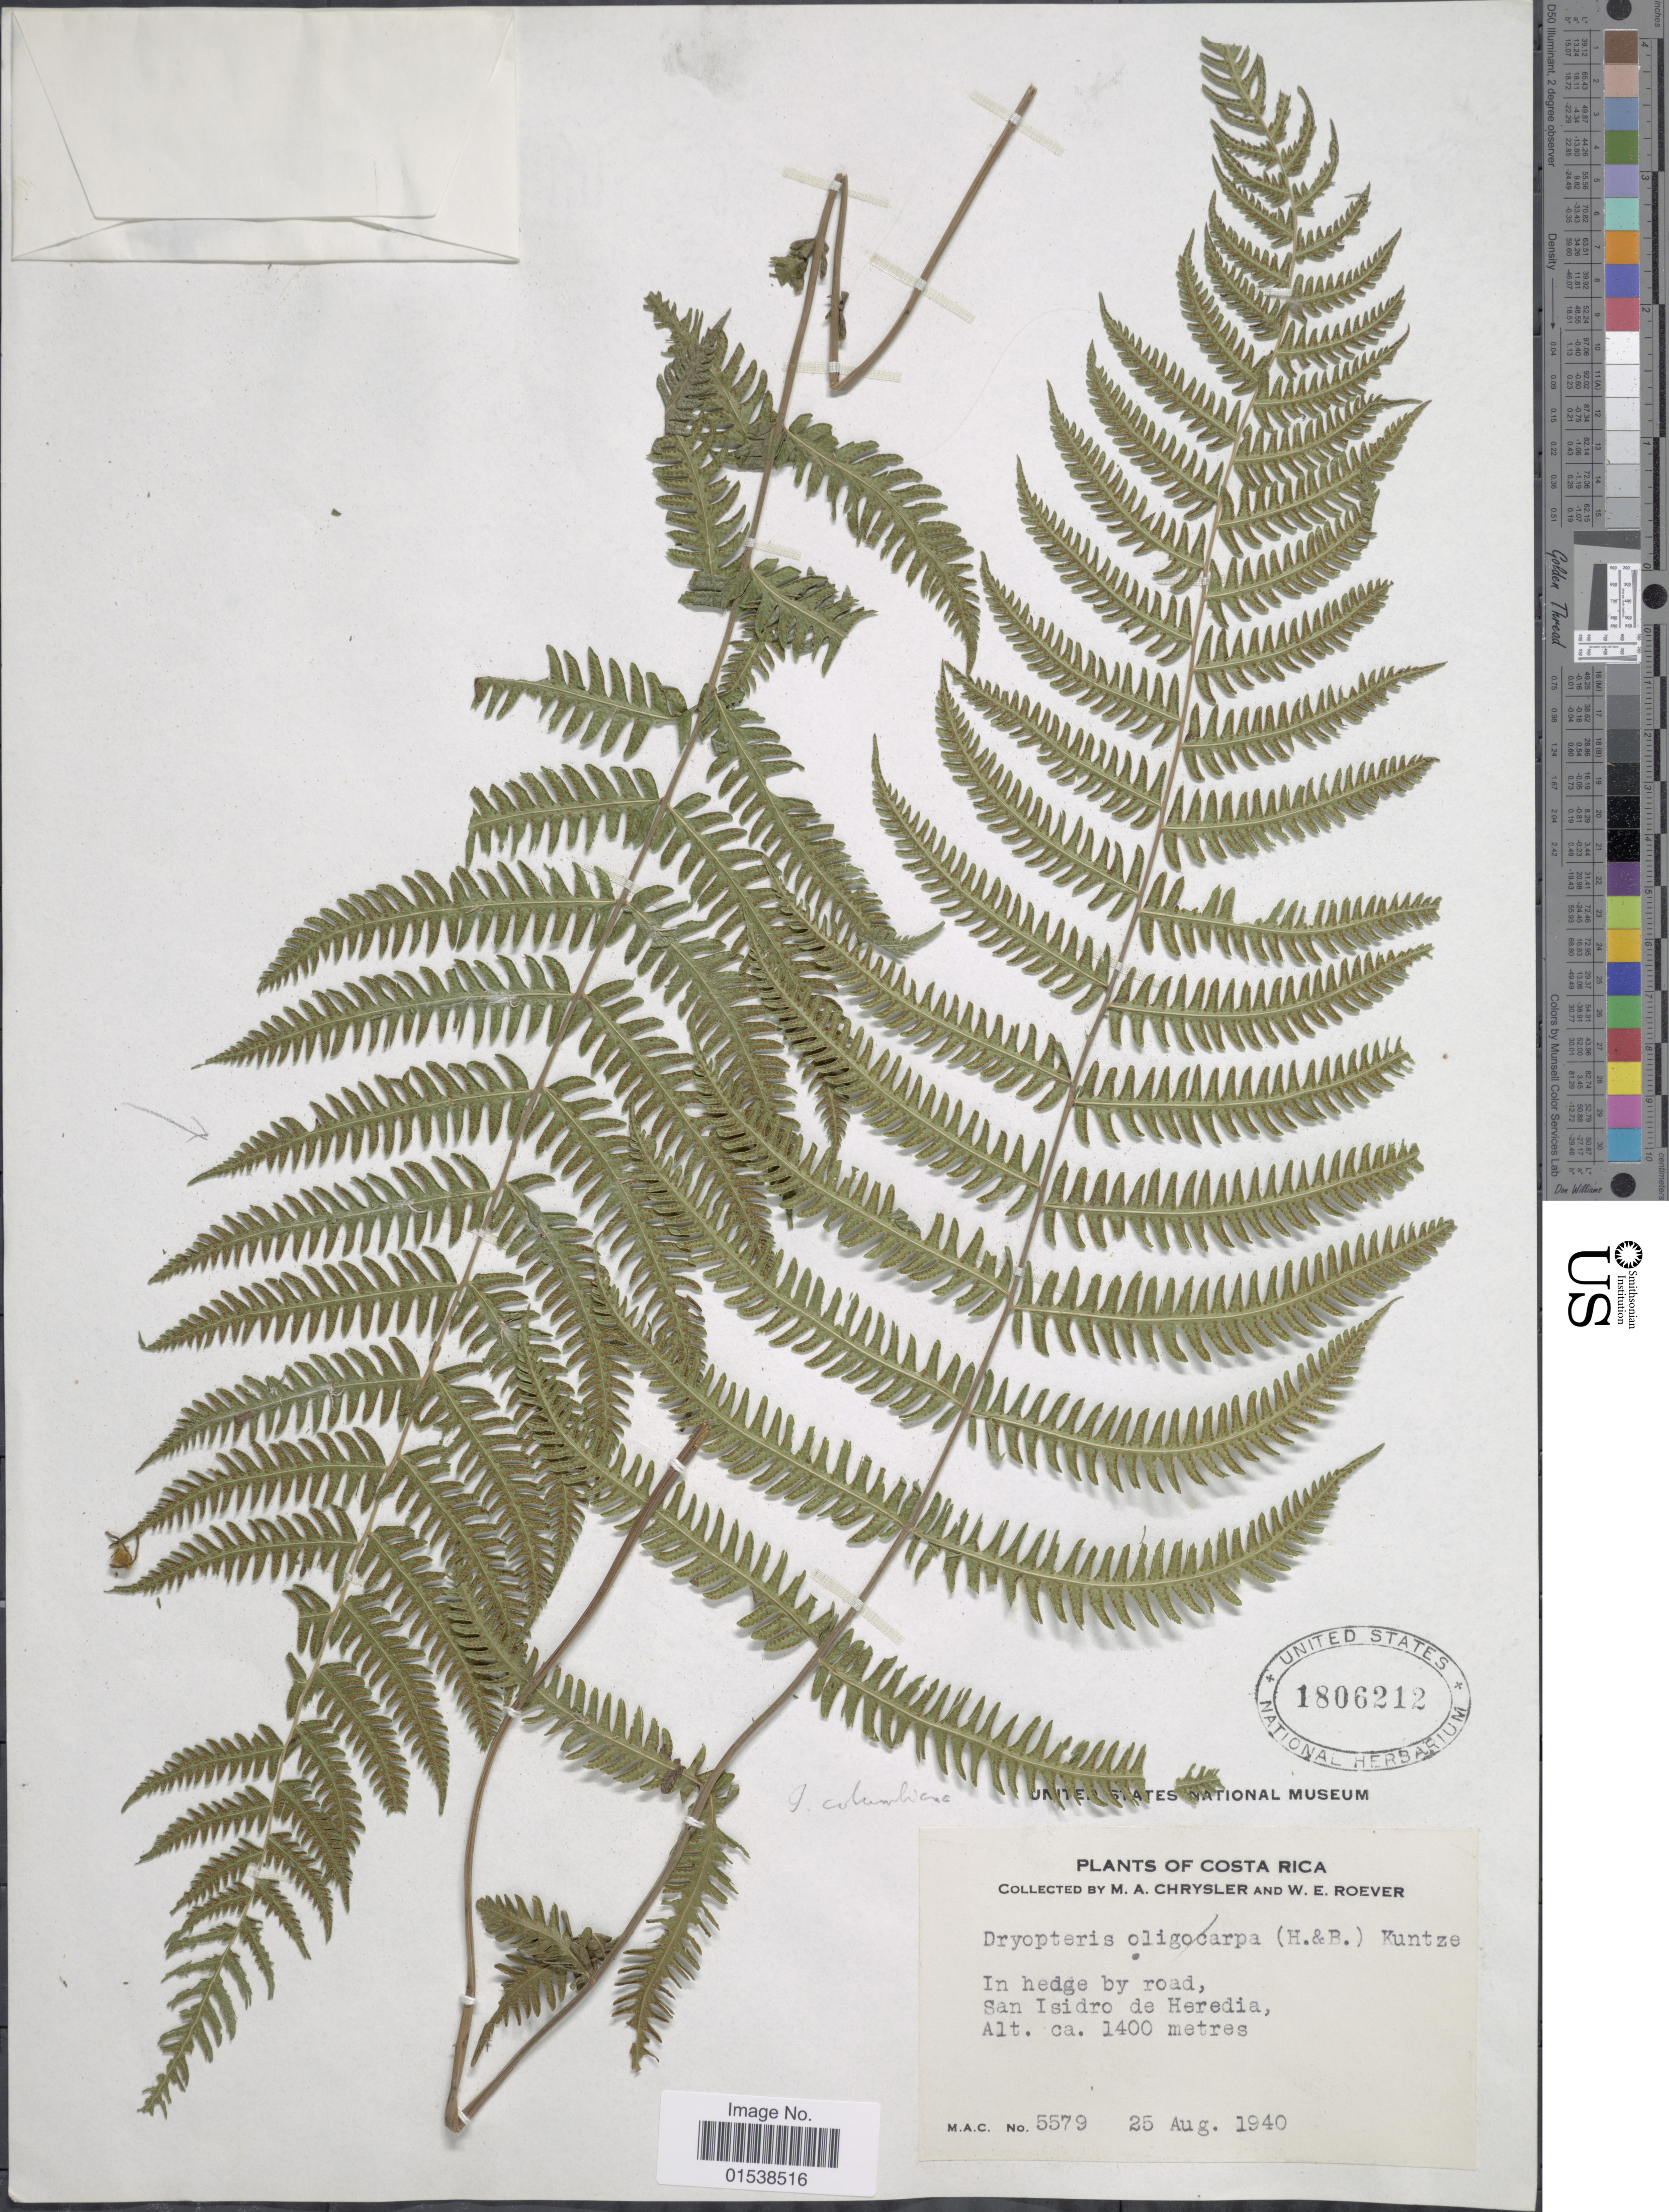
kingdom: Plantae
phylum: Tracheophyta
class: Polypodiopsida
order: Polypodiales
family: Thelypteridaceae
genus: Amauropelta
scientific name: Amauropelta oligocarpa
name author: (Humb. & Bonpl. ex Willd.) Pic. Serm.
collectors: M. A. Chrysler & W. Roever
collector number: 5579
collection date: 1940-08-25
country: Costa Rica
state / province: Heredia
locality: In hedge by road, San Isidro de Heredia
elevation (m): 1400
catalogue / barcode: US 1806212